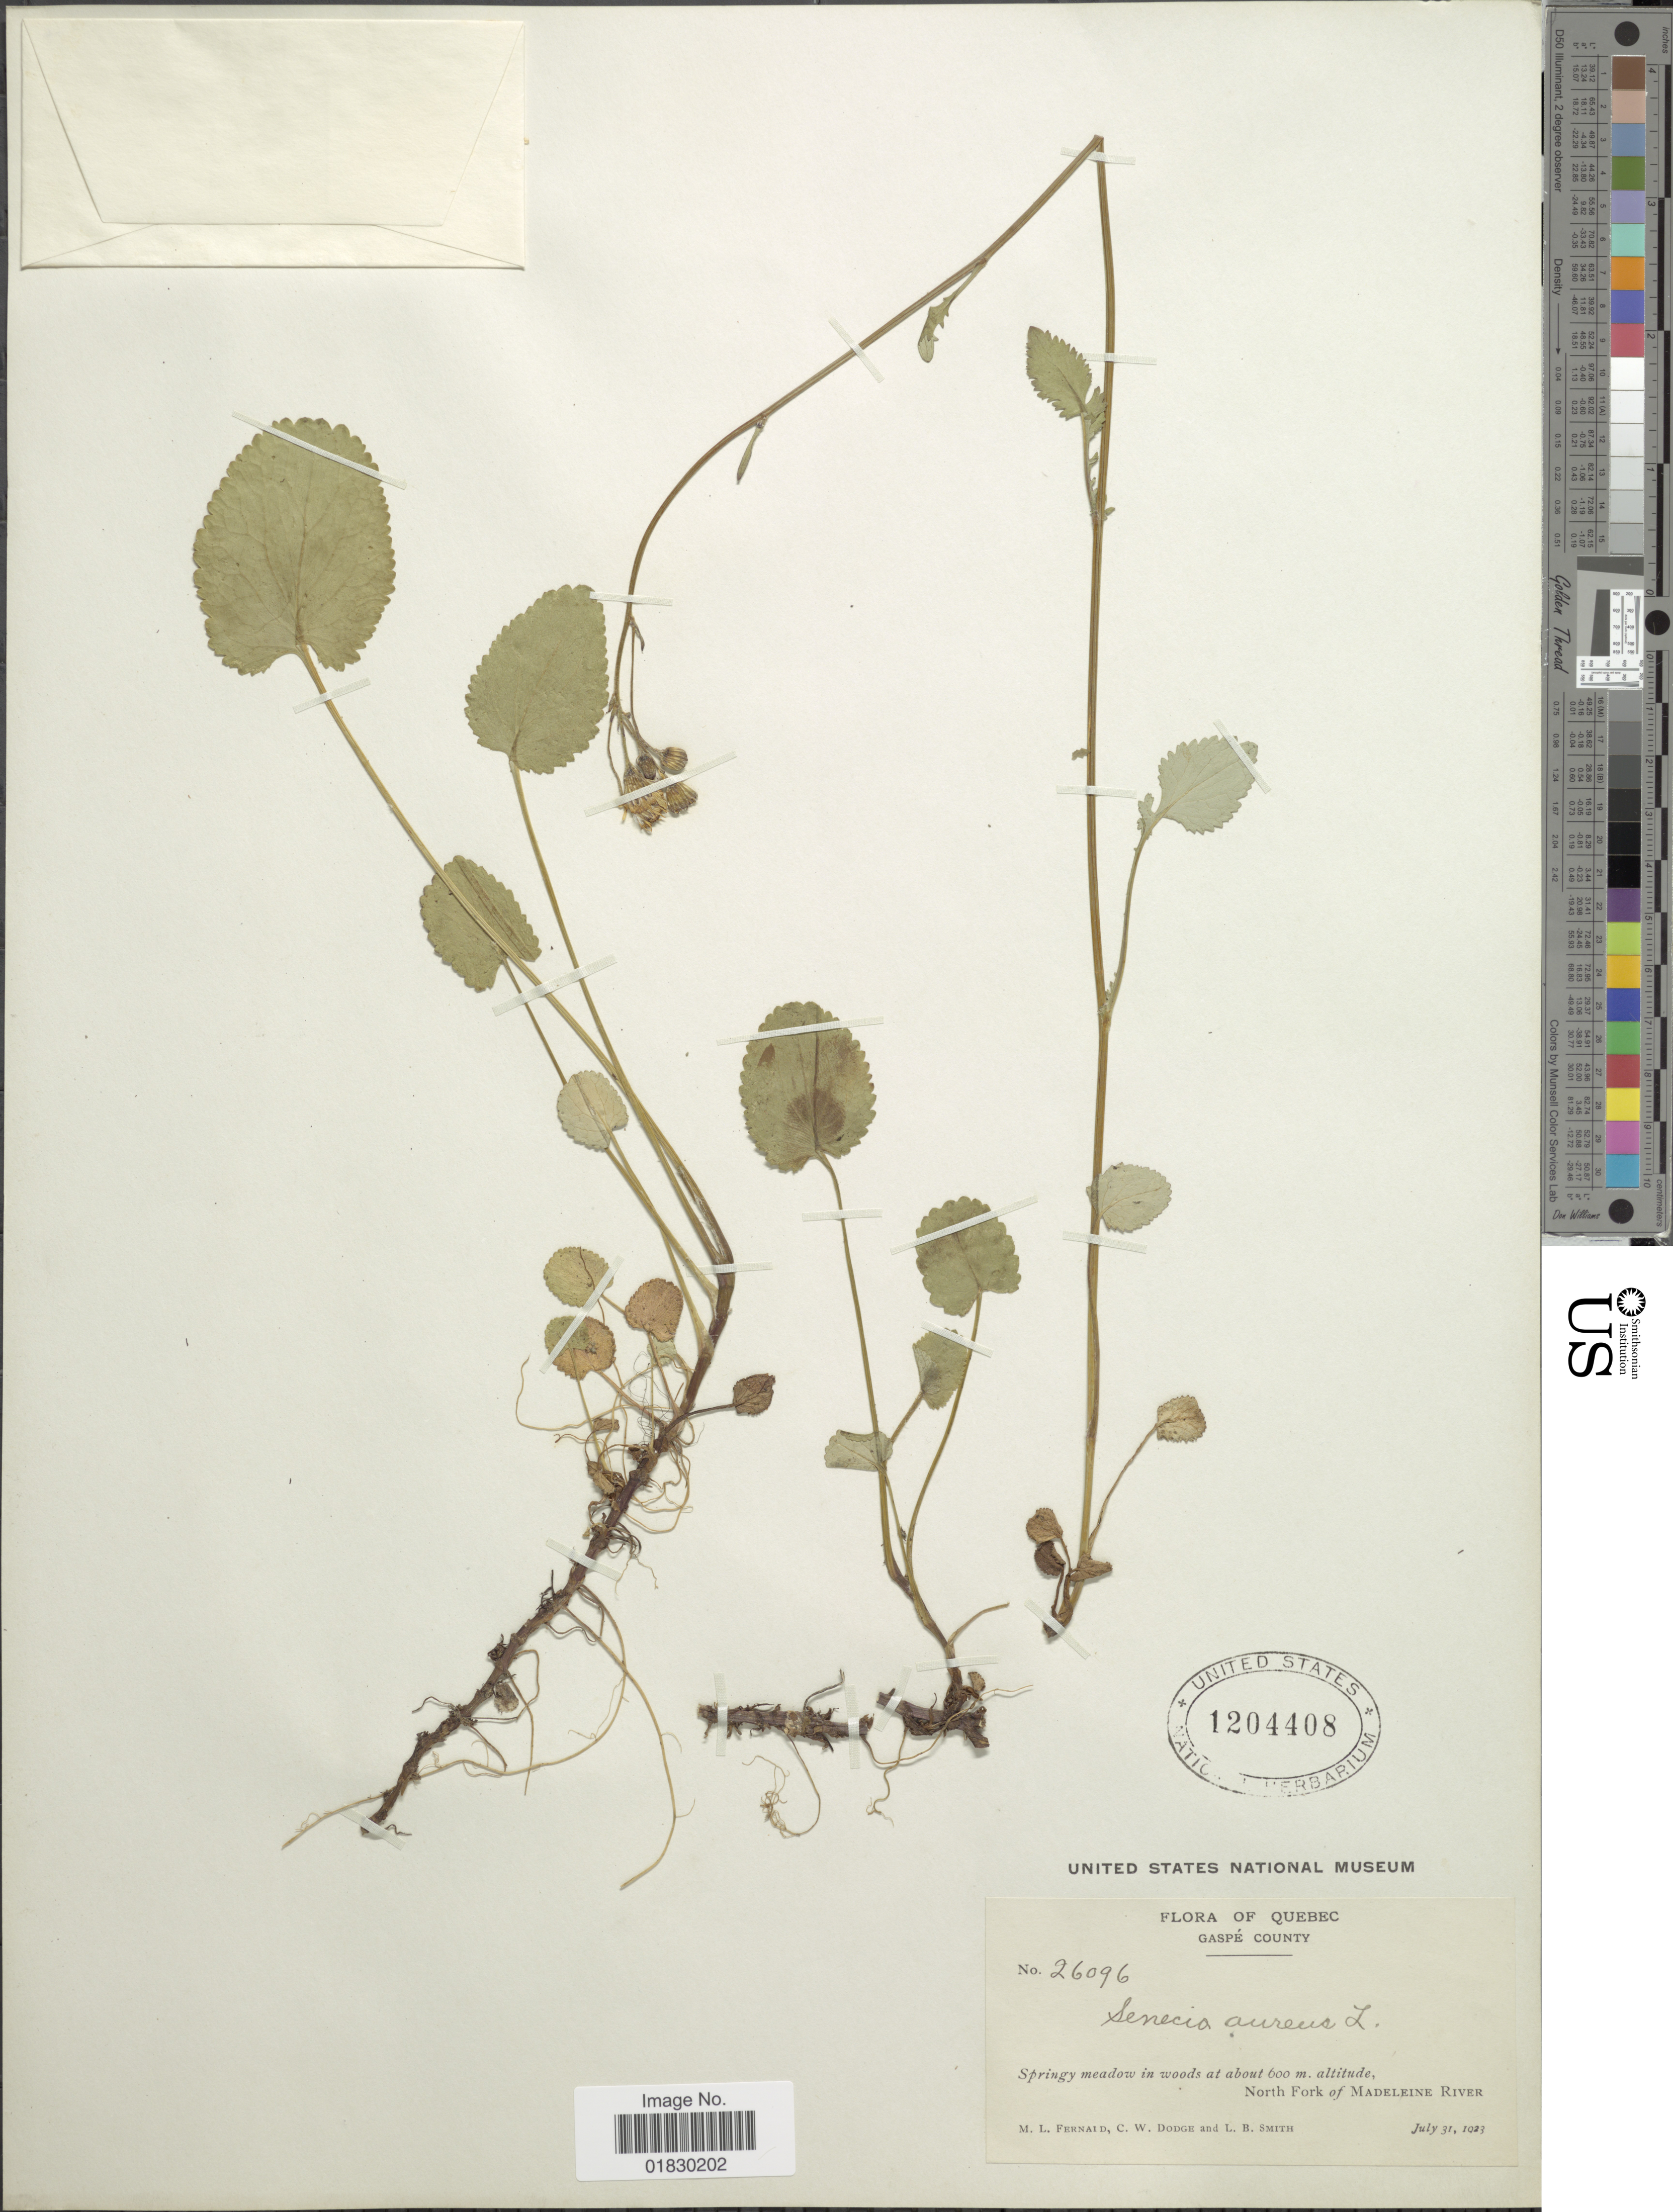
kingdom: Plantae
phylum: Tracheophyta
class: Magnoliopsida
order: Asterales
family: Asteraceae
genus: Packera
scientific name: Packera aurea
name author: (L.) Á. Löve & D. Löve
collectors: M. L. Fernald, C. Dodge & L. Smith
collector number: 26096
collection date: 1923-07-31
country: Canada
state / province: Quebec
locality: Gaspe County, North Fork of Madeleine River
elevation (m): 600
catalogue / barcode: US 1204408